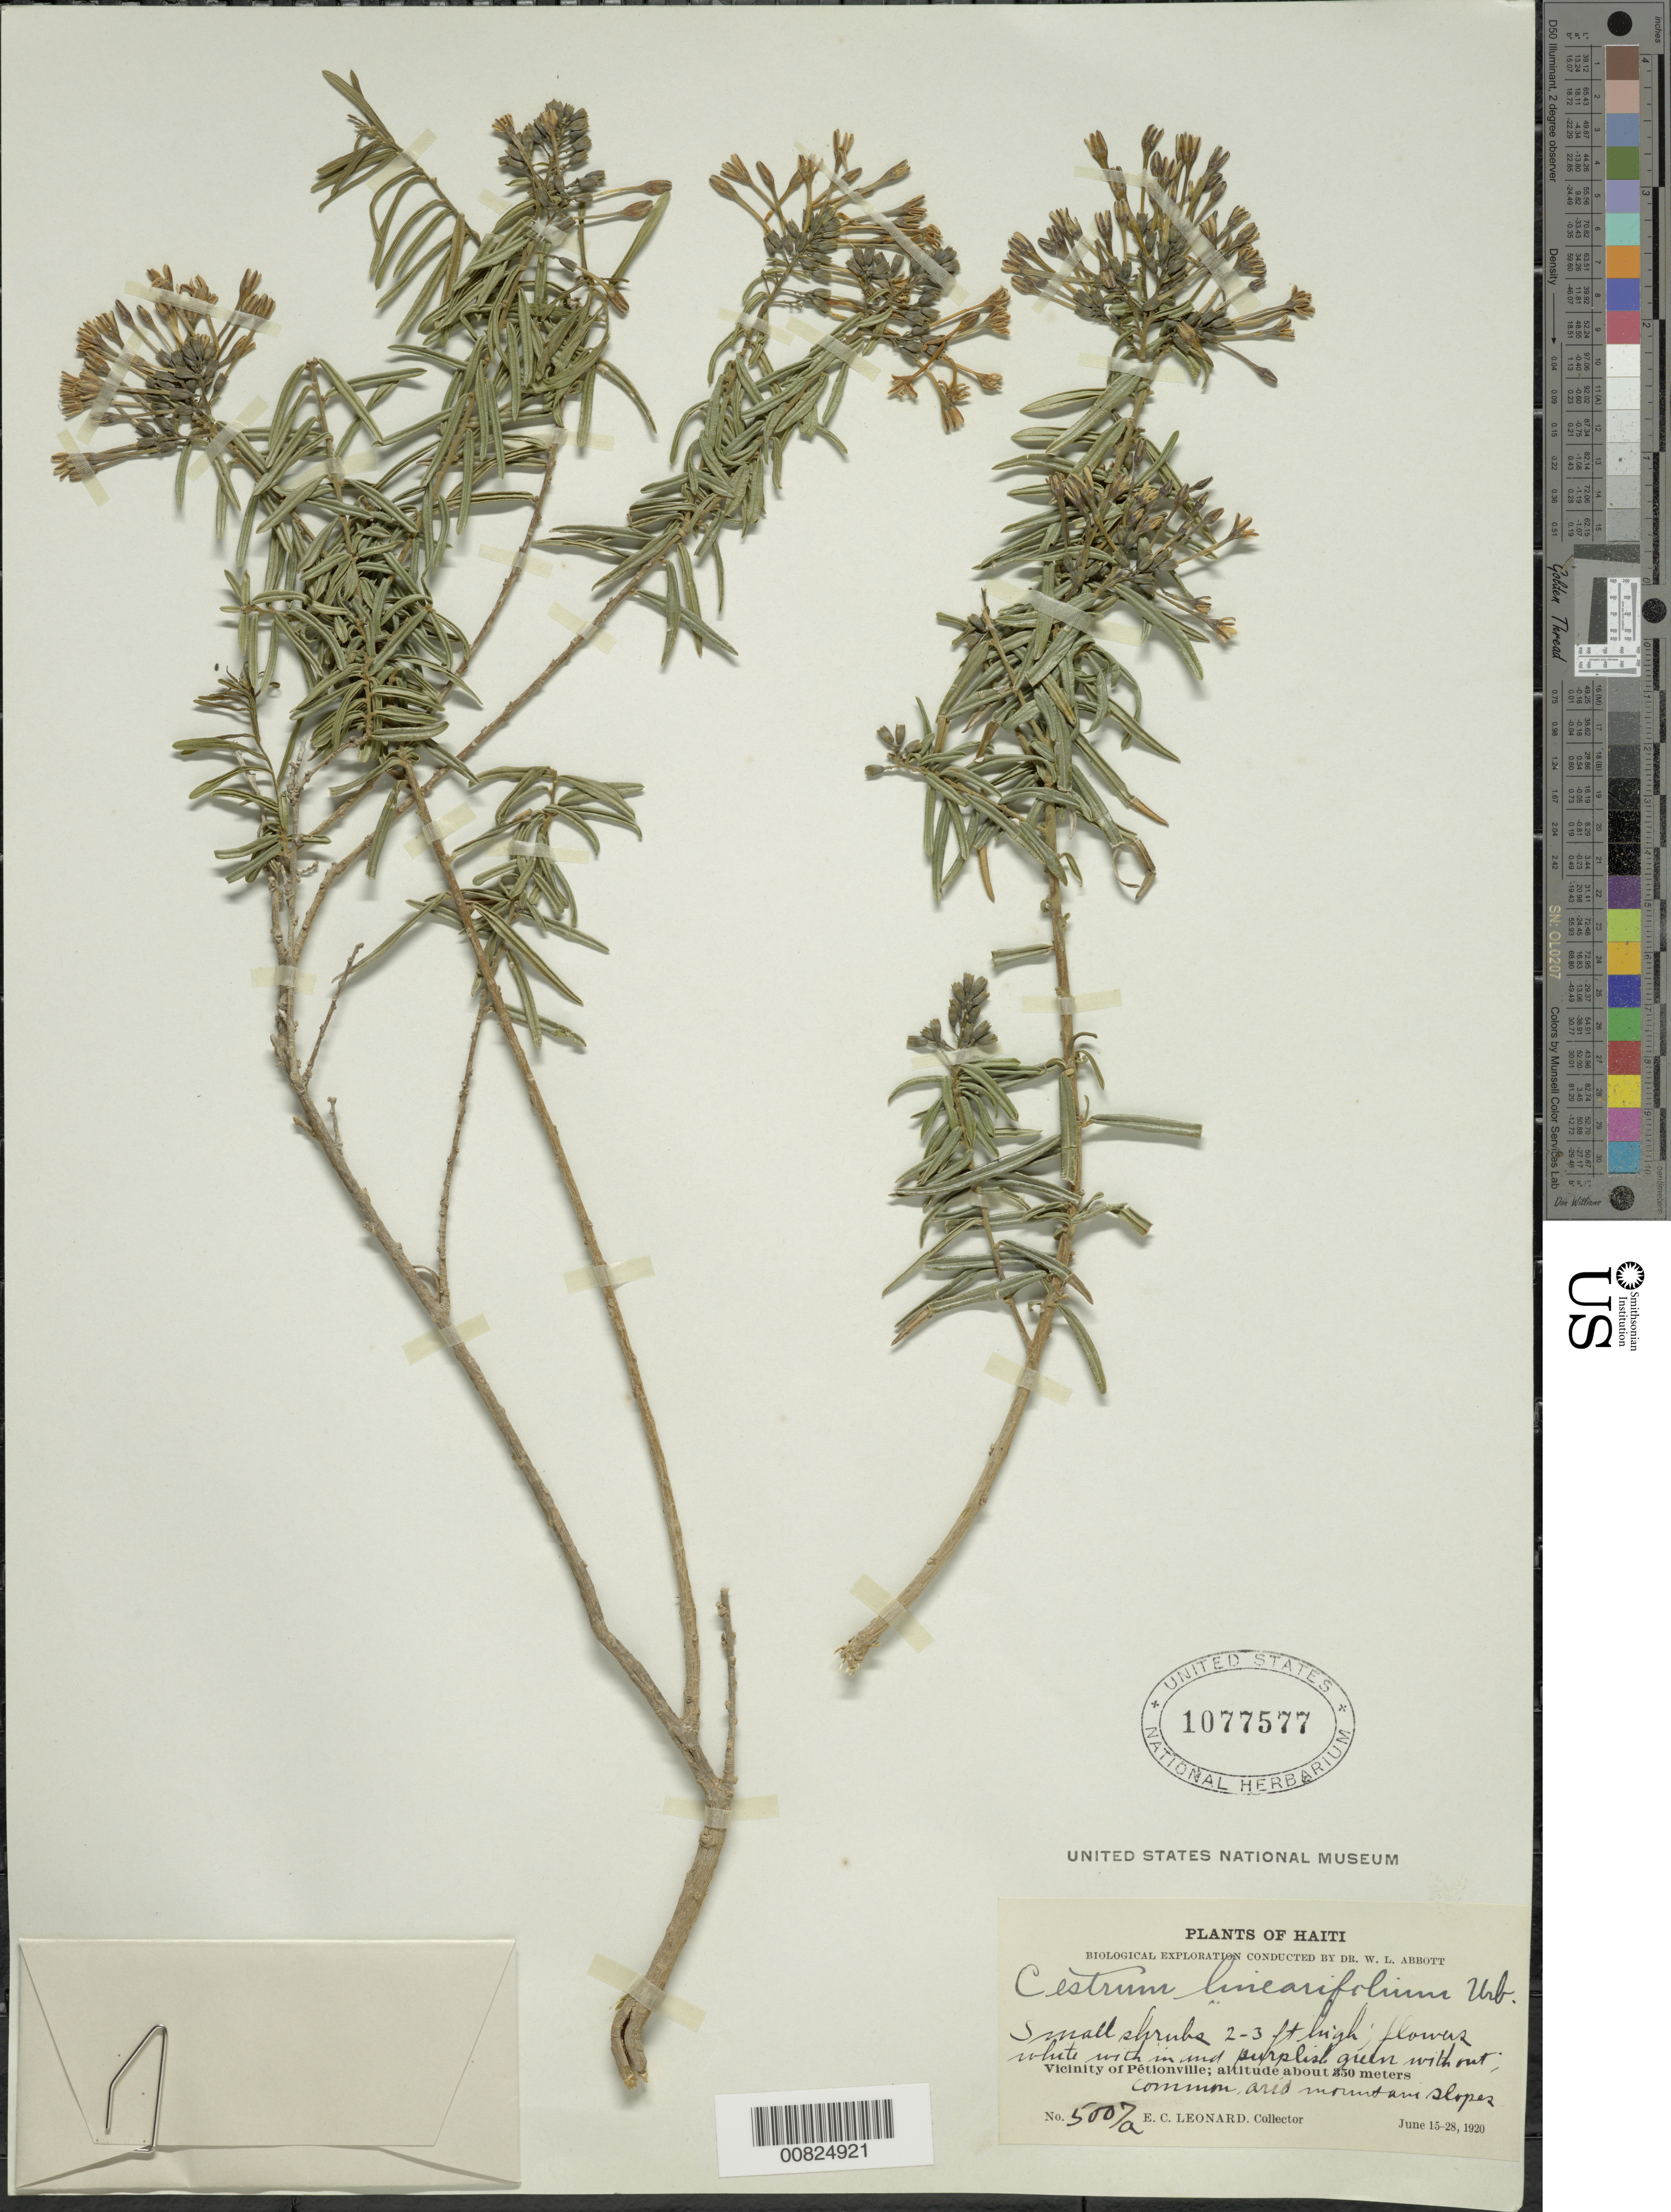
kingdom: Plantae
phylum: Tracheophyta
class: Magnoliopsida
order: Solanales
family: Solanaceae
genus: Cestrum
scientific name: Cestrum linearifolium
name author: Urb.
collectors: E. C. Leonard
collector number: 5007A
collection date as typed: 15 Jun 1920 to 28 Jun 1920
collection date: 1920-06-15/1920-06-28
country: Haiti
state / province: Ouest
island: Hispaniola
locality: Vicinity of Pétionville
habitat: Arid mountain slopes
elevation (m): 350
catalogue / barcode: US 1077577